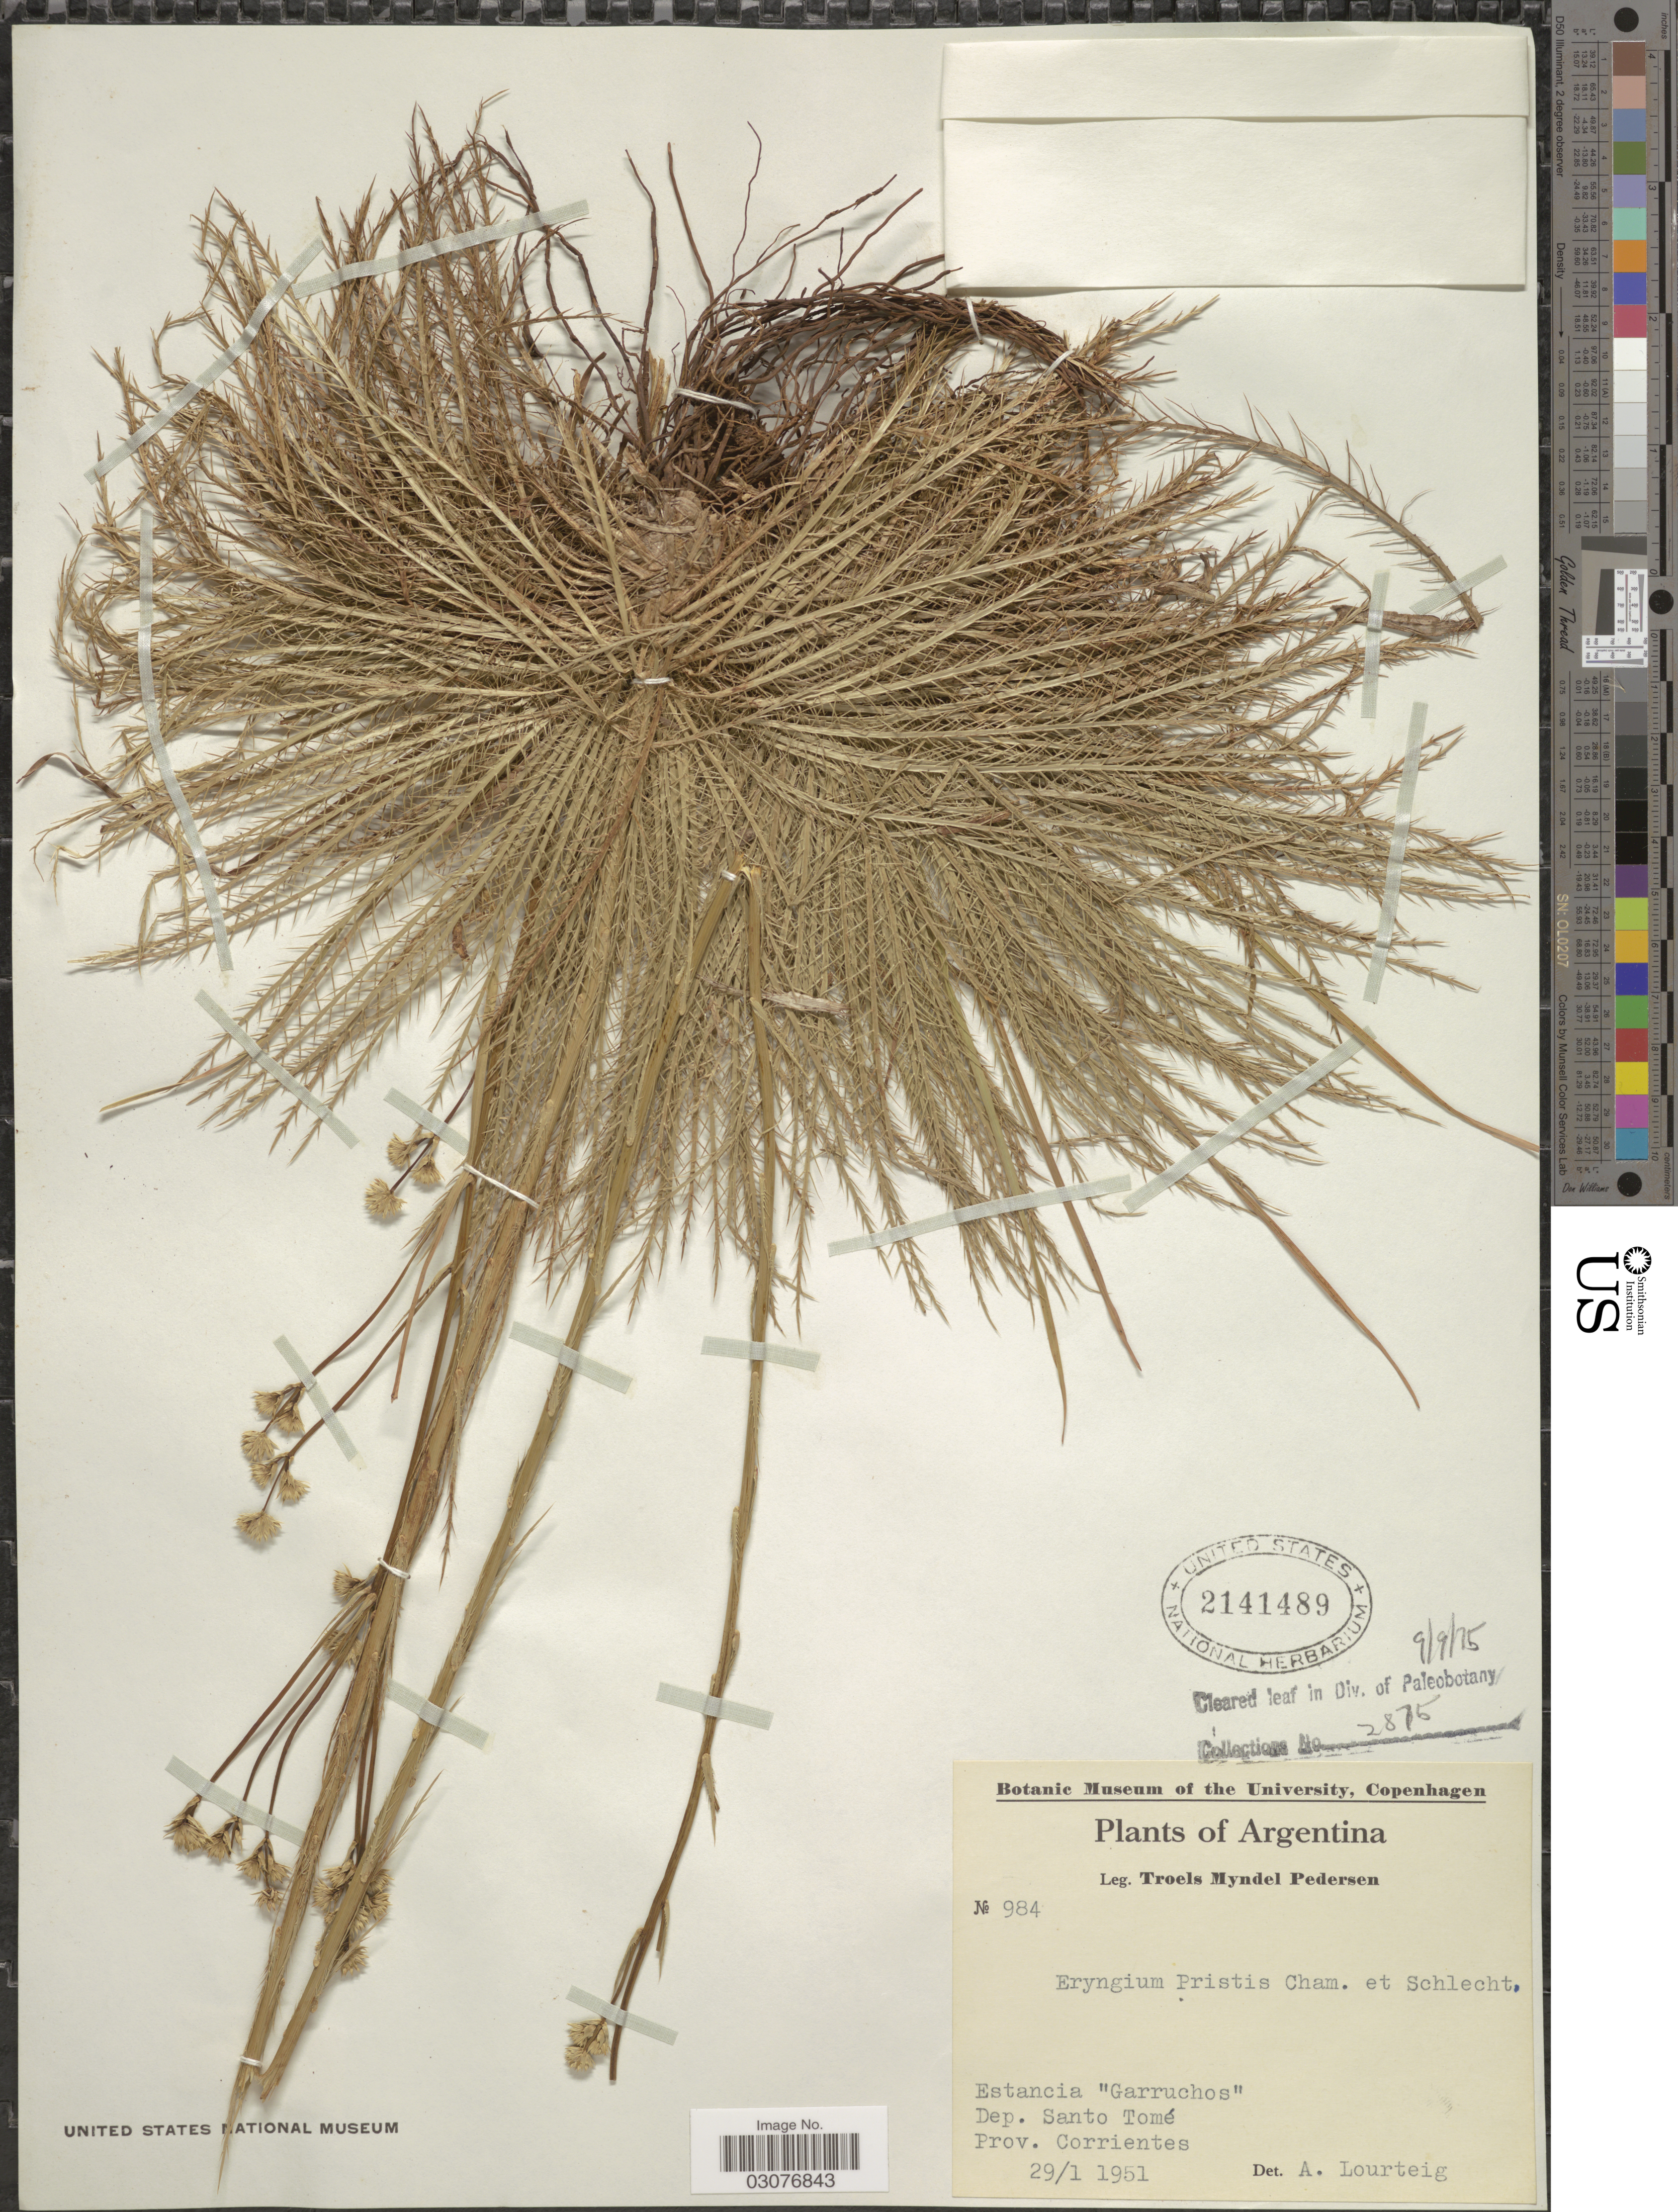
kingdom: Plantae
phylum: Tracheophyta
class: Magnoliopsida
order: Apiales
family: Apiaceae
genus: Eryngium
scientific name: Eryngium pristis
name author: Cham. & Schltdl.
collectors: T. Pederson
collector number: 984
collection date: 1951-01-29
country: Argentina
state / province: Corrientes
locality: Estancia "Garruchos". Dep. Santo Tomé.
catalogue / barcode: US 2141489